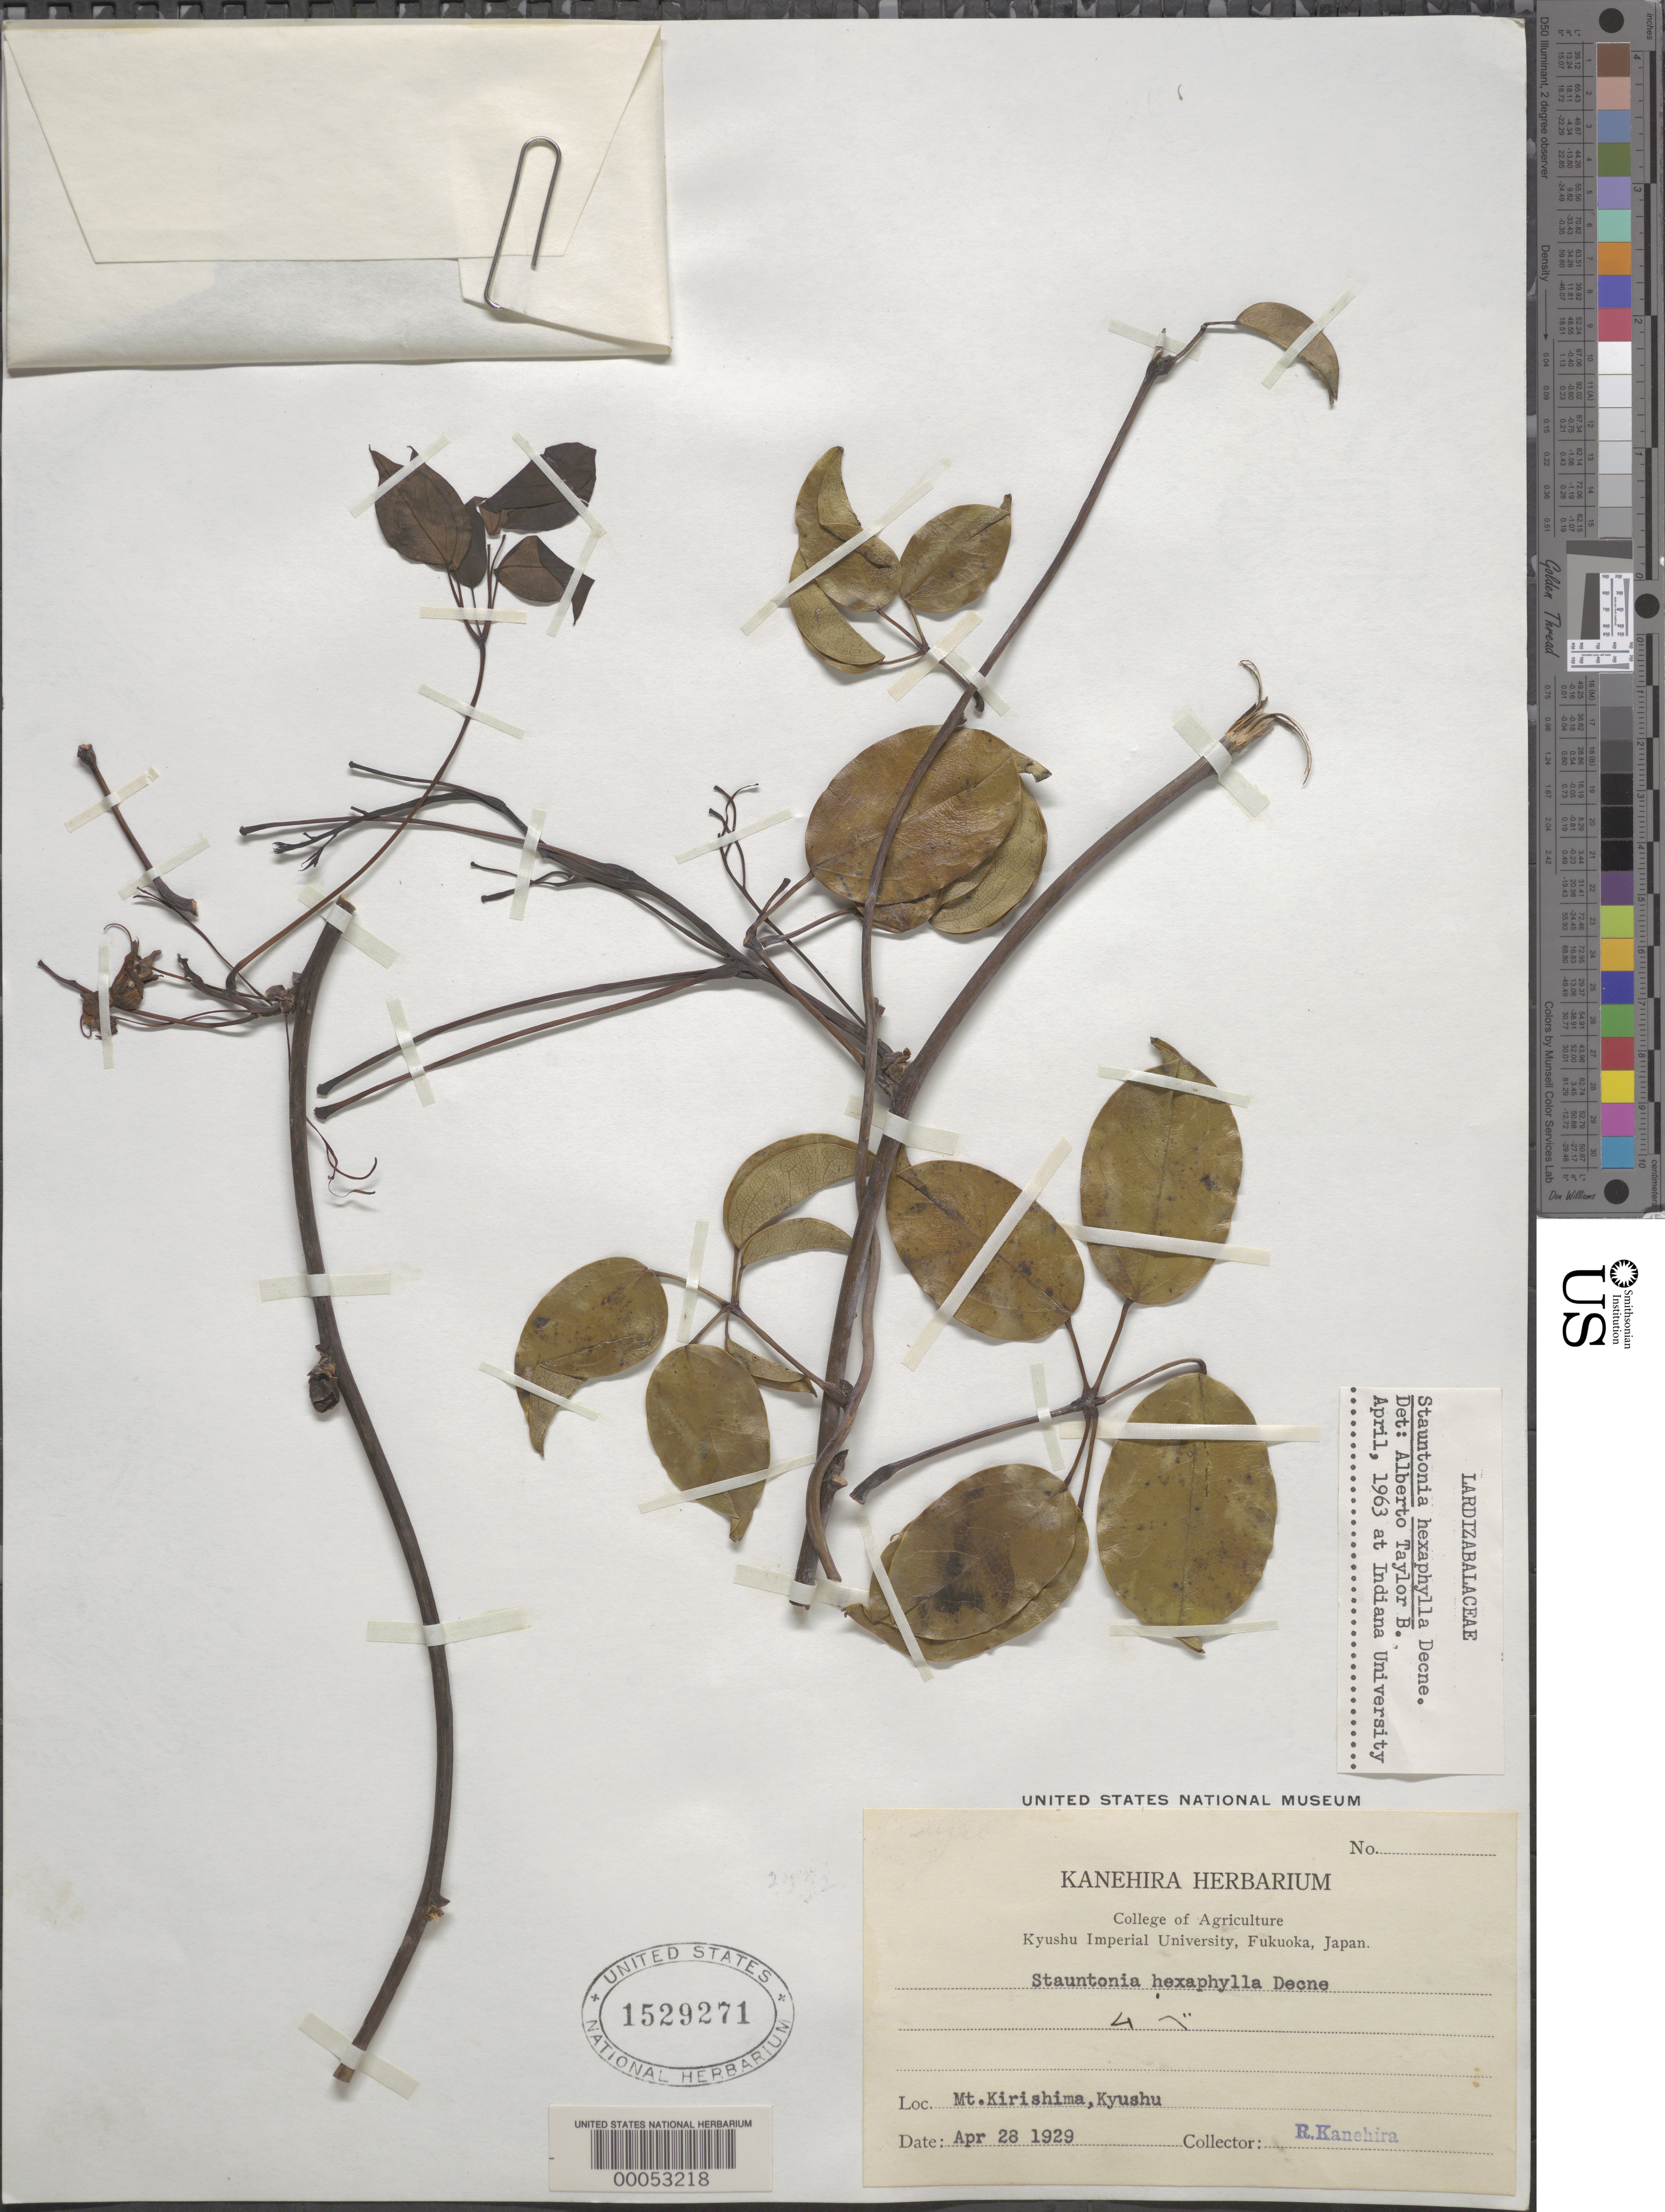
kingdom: Plantae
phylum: Tracheophyta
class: Magnoliopsida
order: Ranunculales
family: Lardizabalaceae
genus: Stauntonia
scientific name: Stauntonia hexaphylla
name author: Decne.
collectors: R. Kanehira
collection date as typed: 28 Apr 1929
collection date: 1929-04-28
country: Japan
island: Kyushu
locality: Mt. kirishima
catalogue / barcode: US 1529271